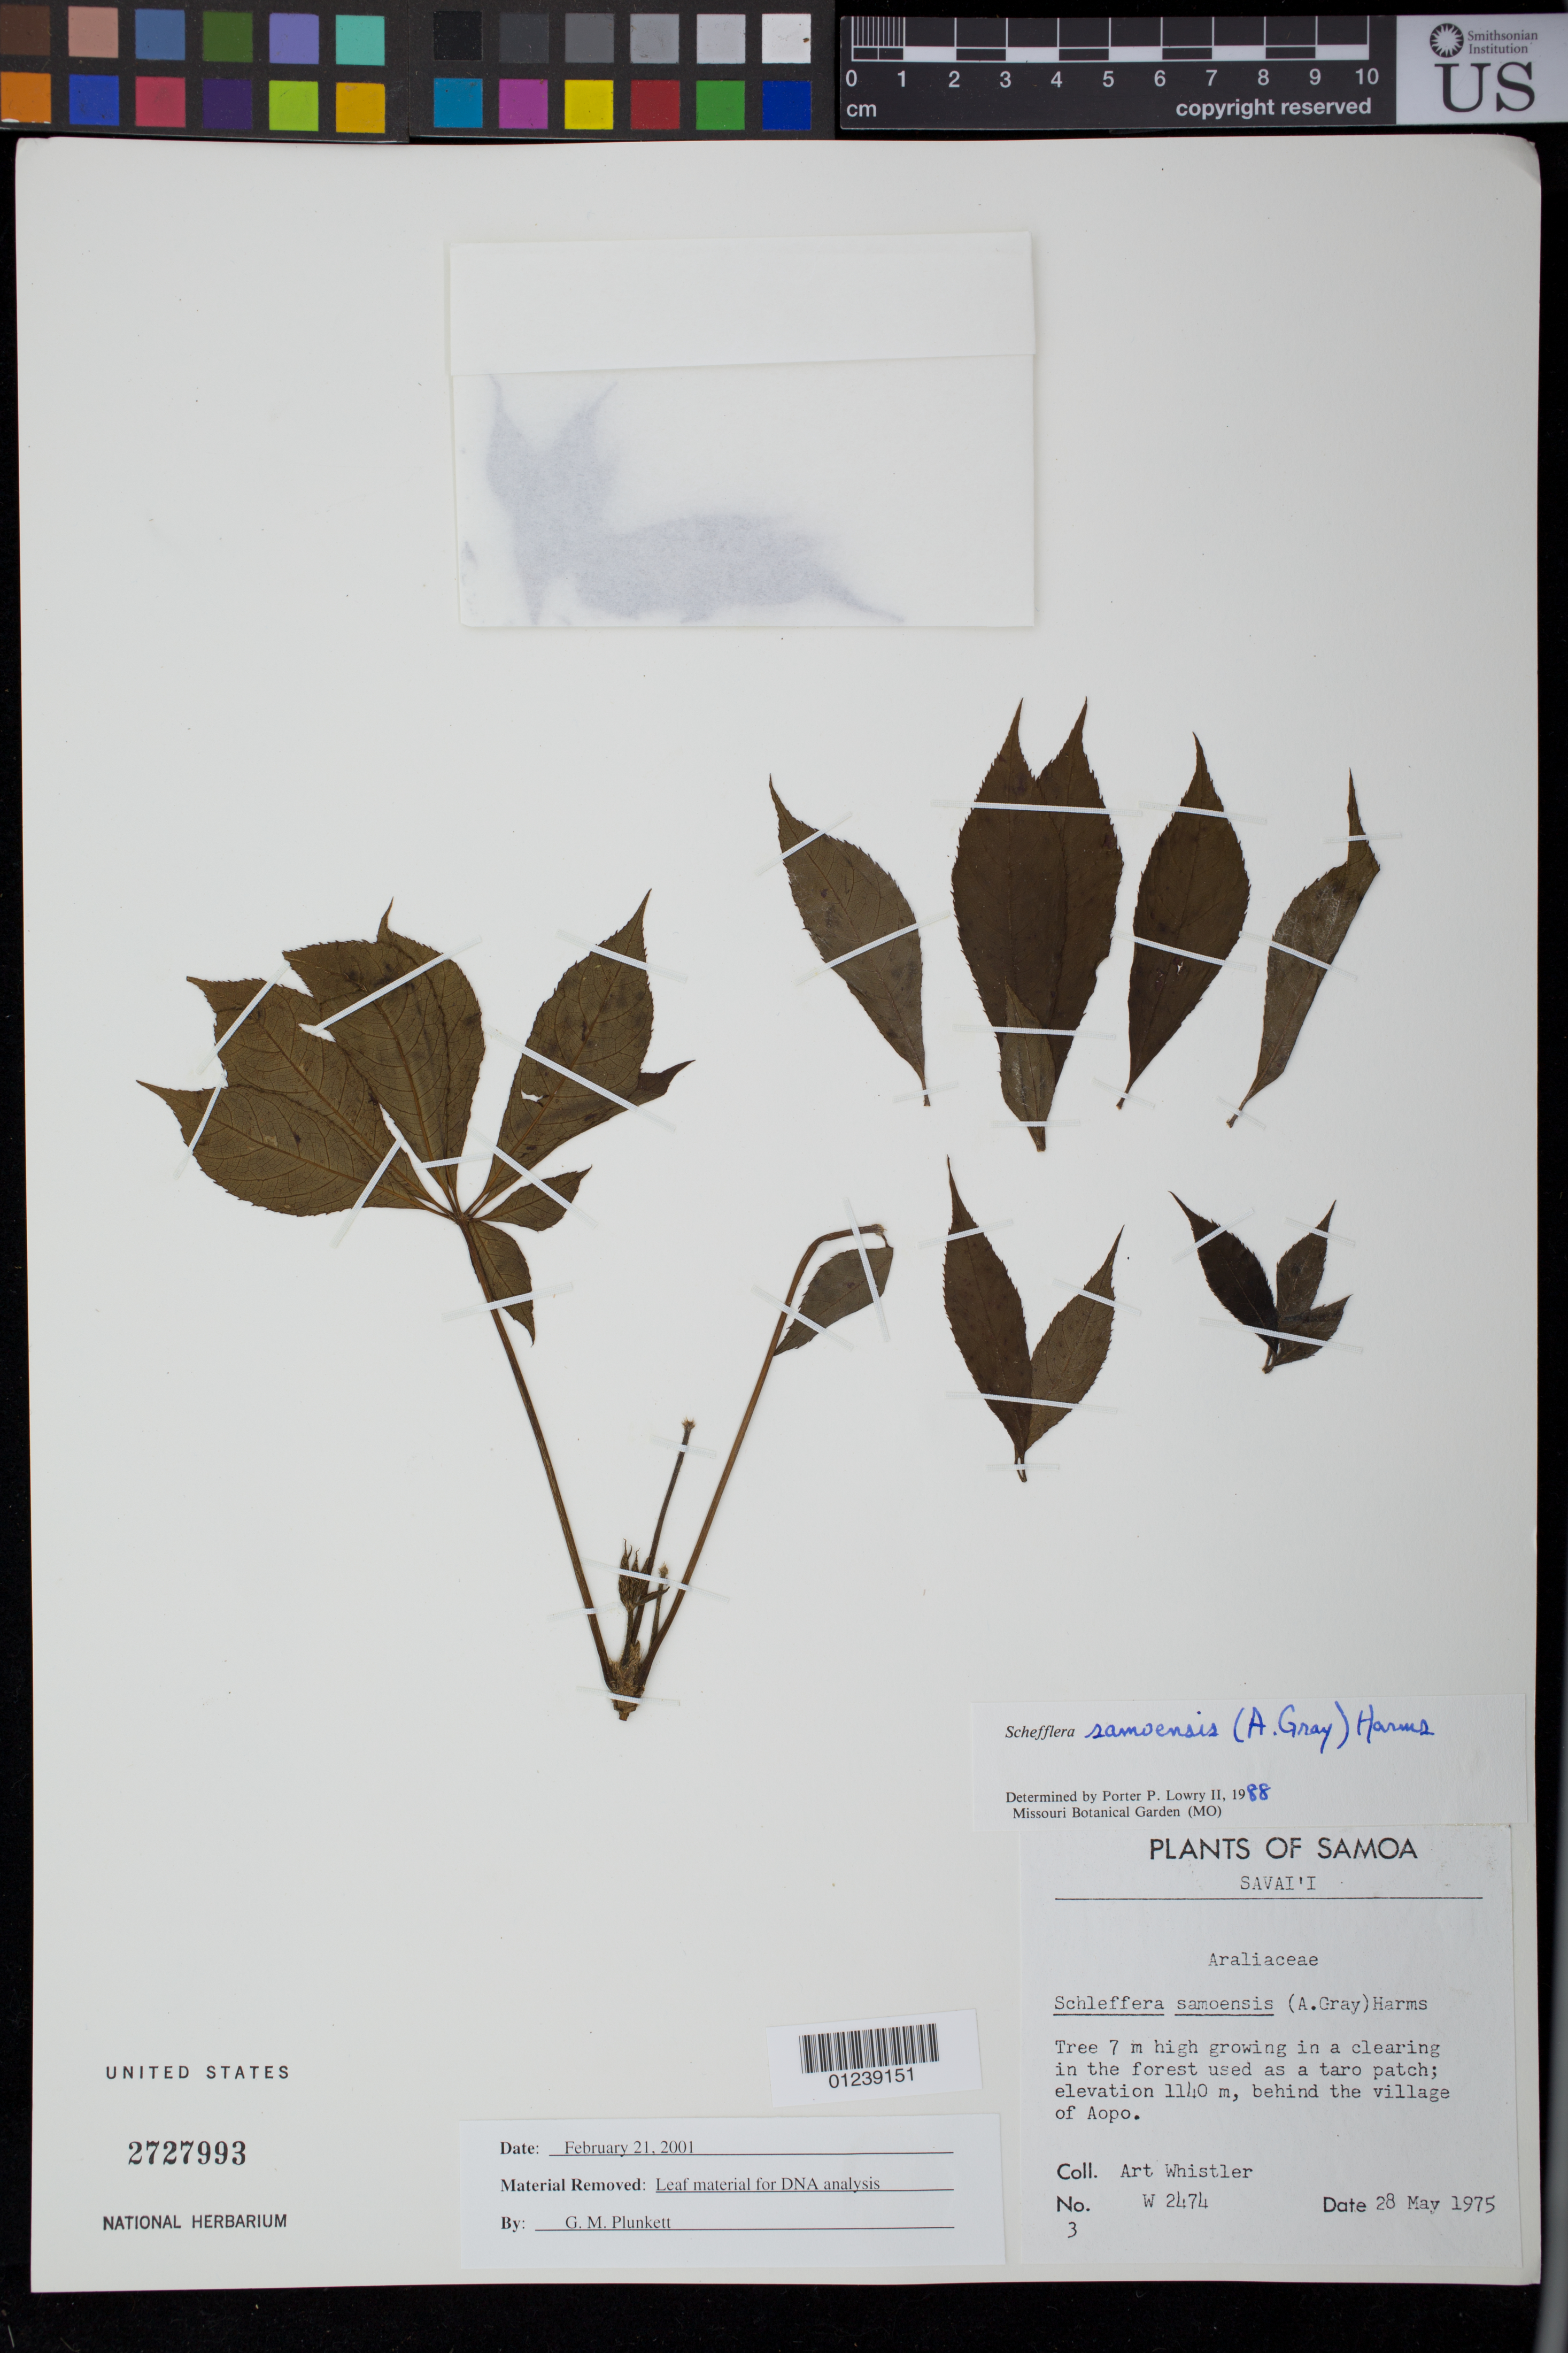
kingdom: Plantae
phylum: Tracheophyta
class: Magnoliopsida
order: Apiales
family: Araliaceae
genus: Schefflera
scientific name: Schefflera samoensis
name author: (A. Gray) Harms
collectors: A. Whistler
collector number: W 2474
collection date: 1975-05-28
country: Samoa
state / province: Gagaifomauga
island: Savai'i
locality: Behind the village of Aopo.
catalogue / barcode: US 2727993